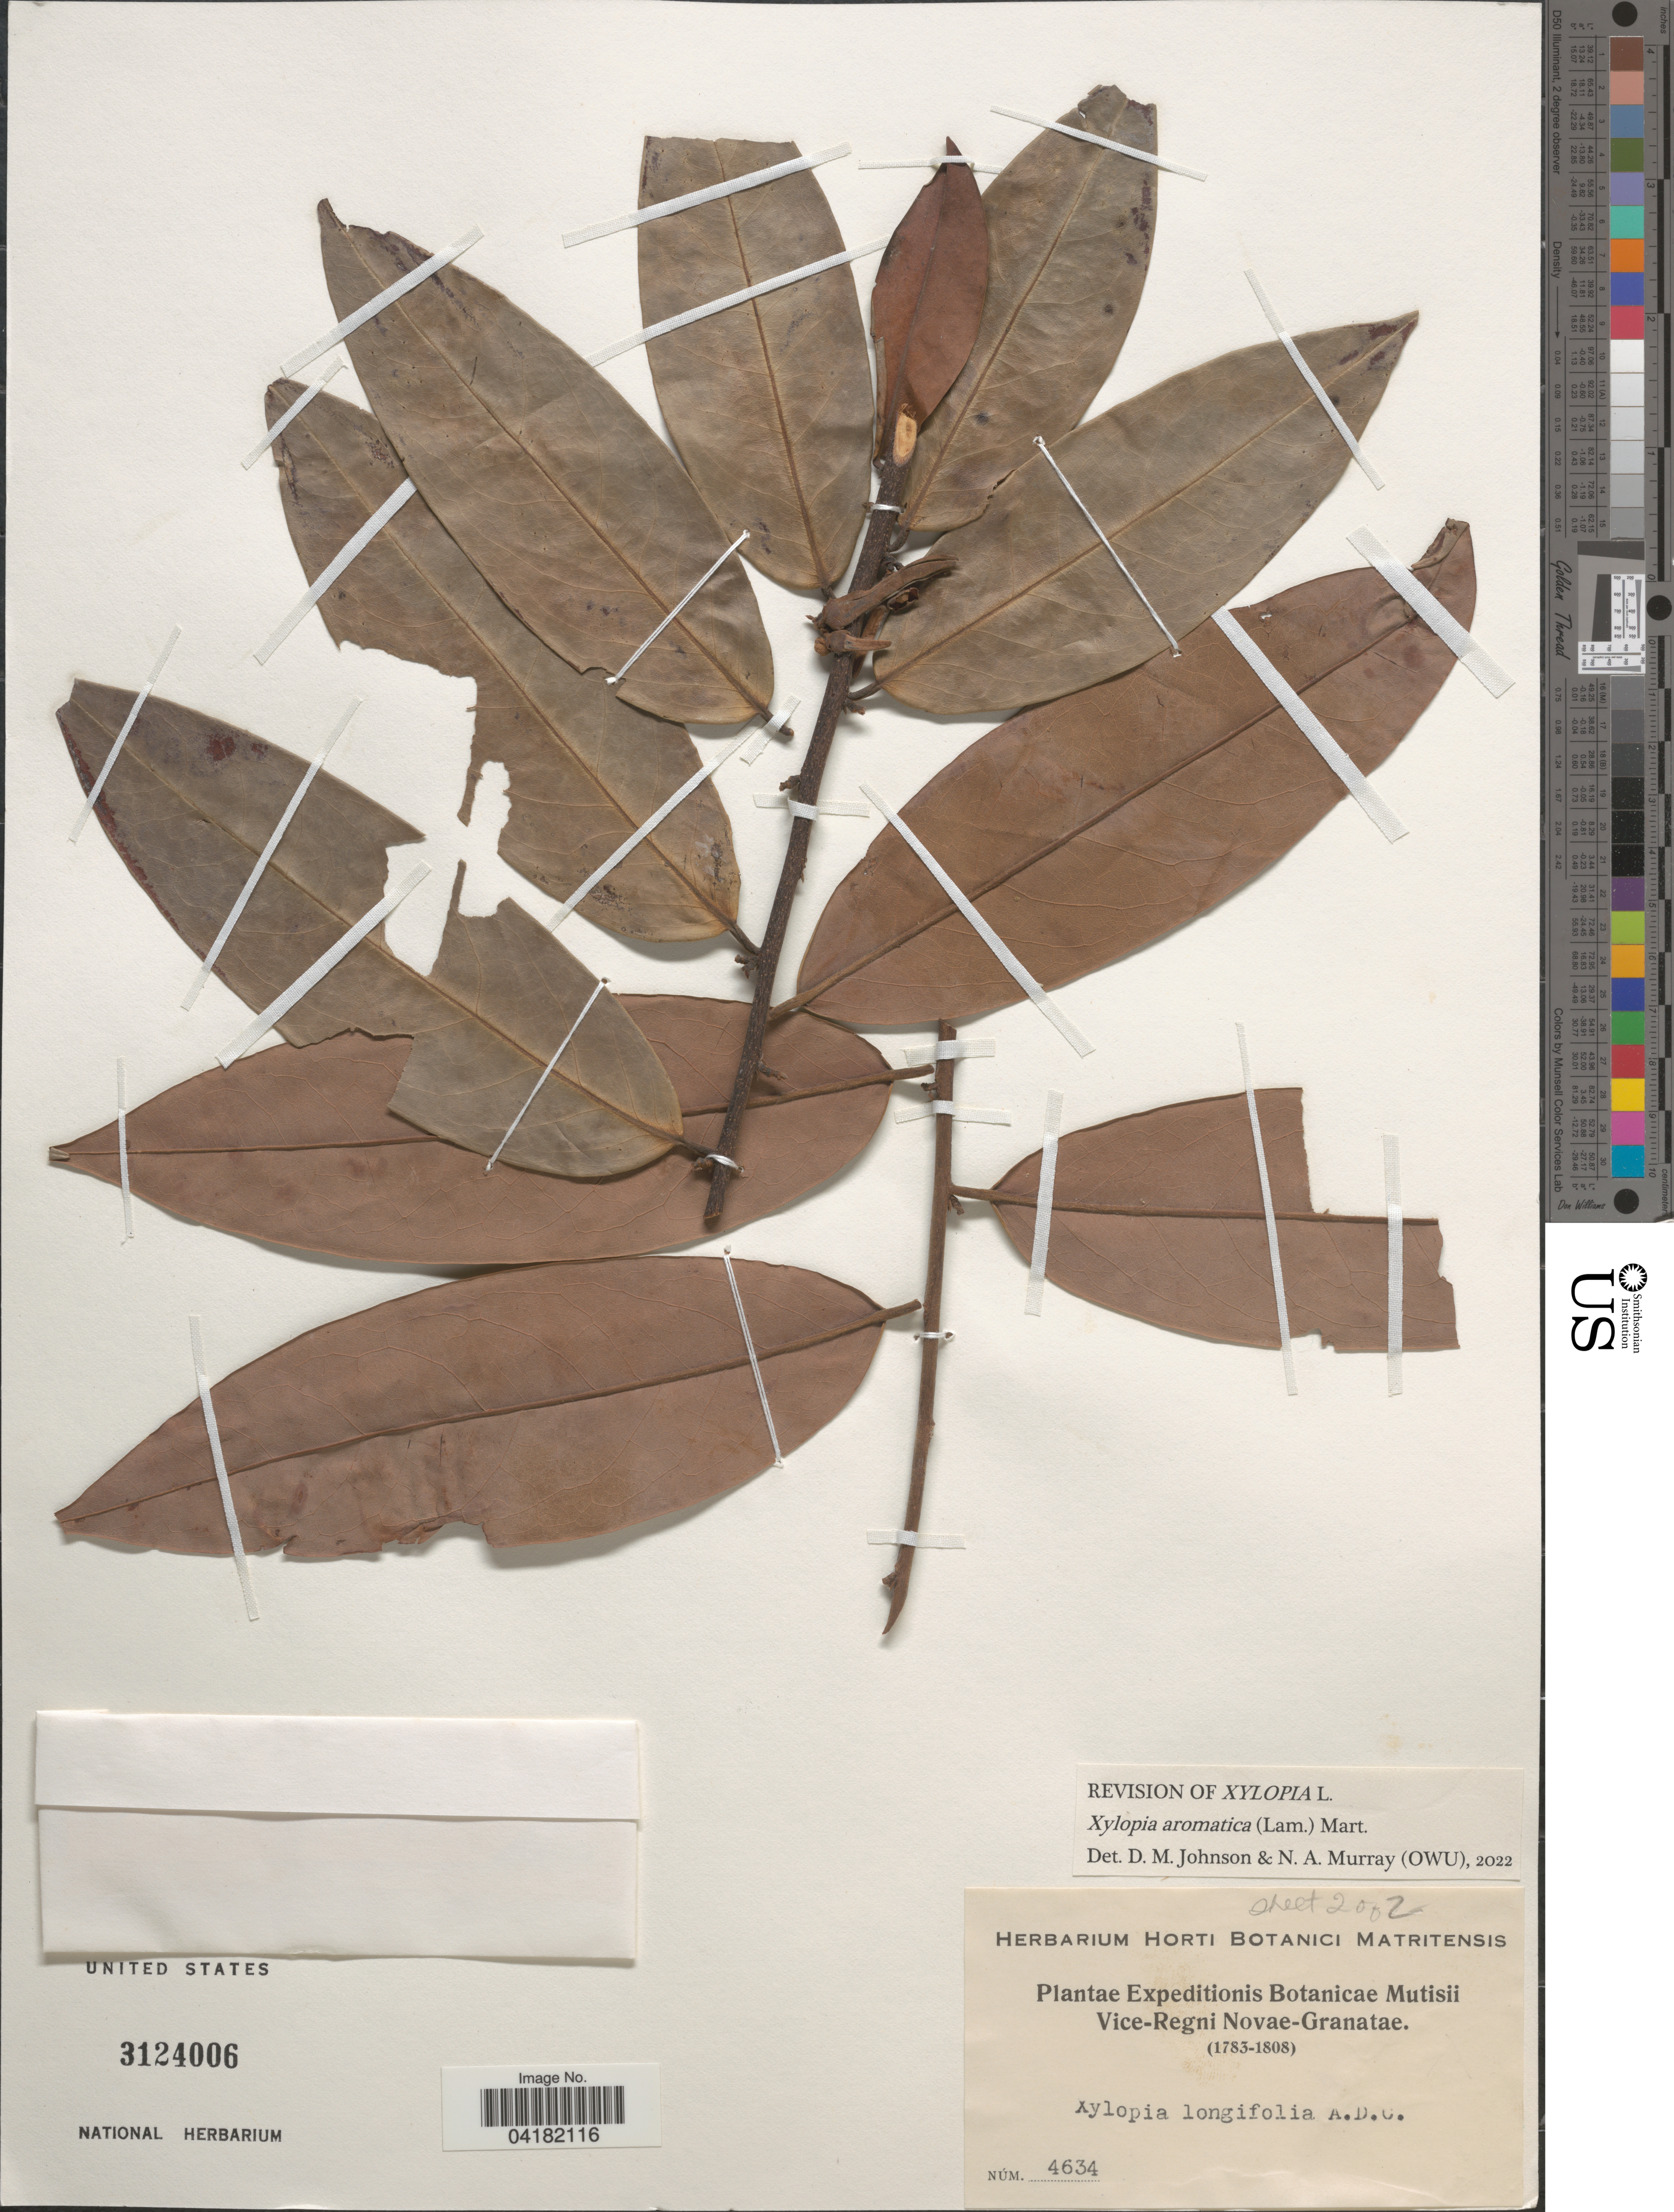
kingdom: Plantae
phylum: Tracheophyta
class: Magnoliopsida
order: Magnoliales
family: Annonaceae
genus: Xylopia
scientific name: Xylopia aromatica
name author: (Lam.) Mart.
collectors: Herbarium Horti Botanici Matritensis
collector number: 4634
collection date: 1783/1808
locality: Expeditionis Botanicae Mutisii. Vice-Regni Novae-Granatae.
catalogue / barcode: US 3124006